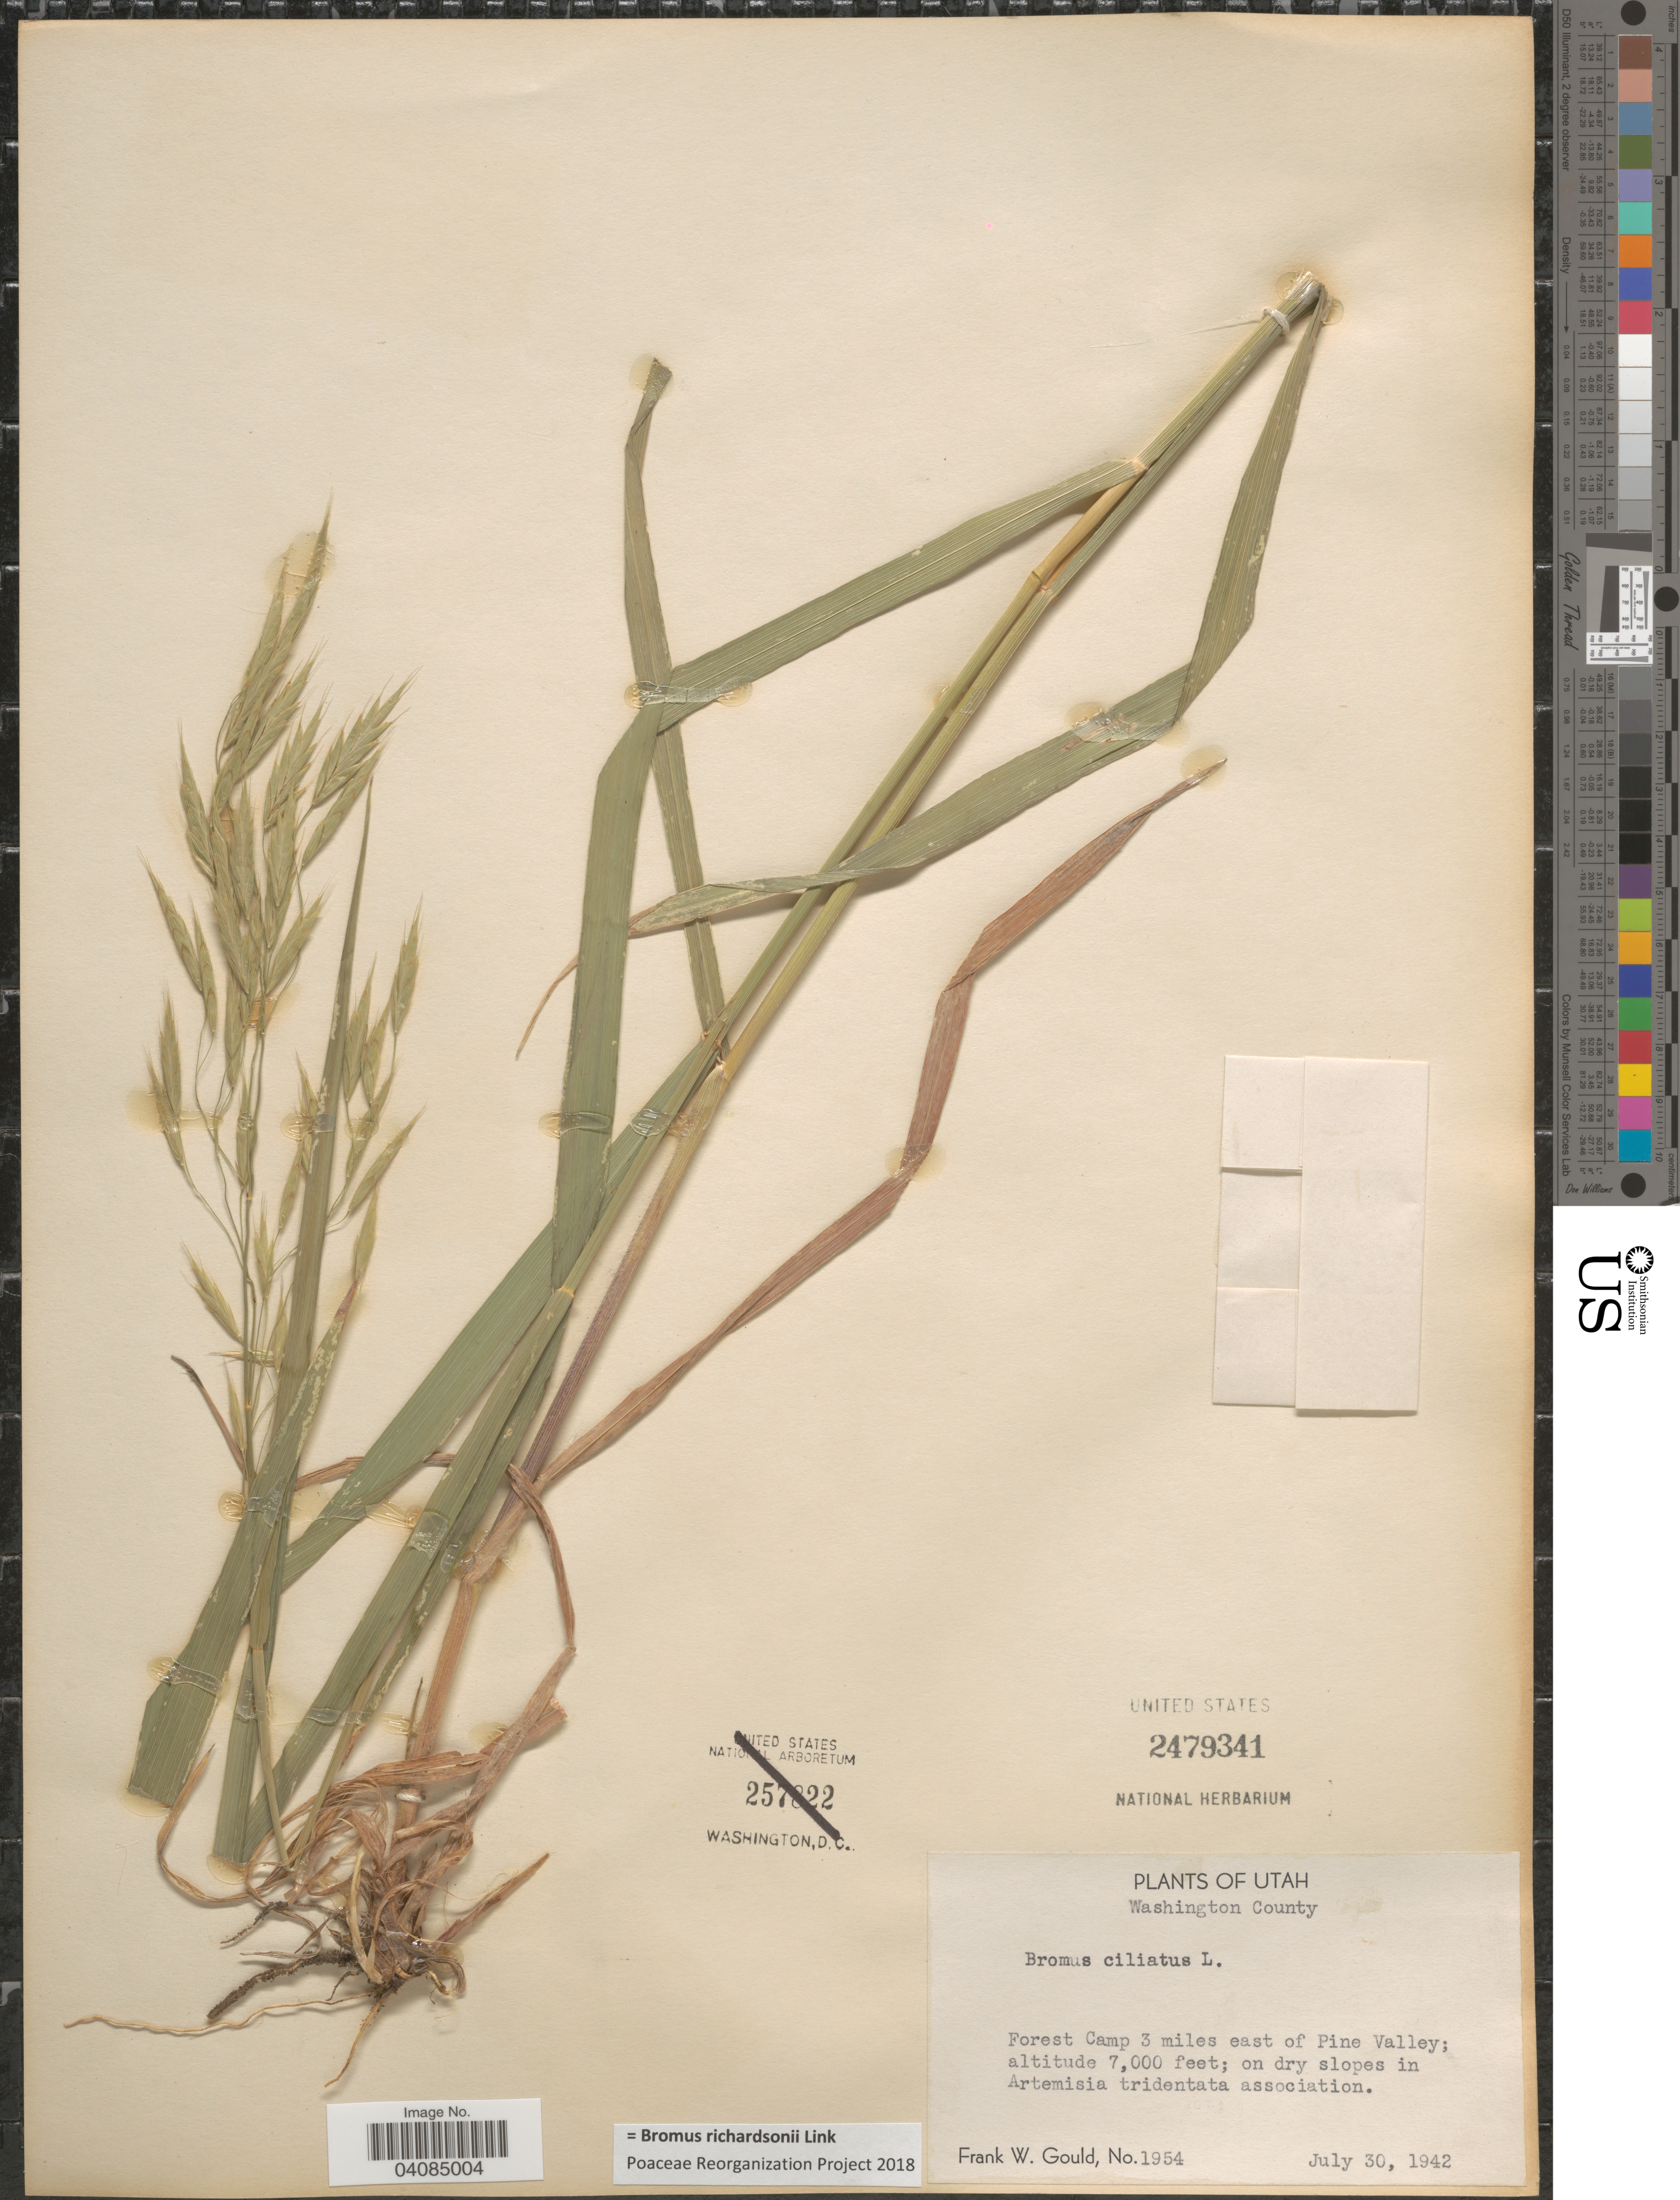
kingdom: Plantae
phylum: Tracheophyta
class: Liliopsida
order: Poales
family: Poaceae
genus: Bromus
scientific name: Bromus racemosus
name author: L.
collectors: F. W. Gould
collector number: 1954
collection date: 1942-07-30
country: United States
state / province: Utah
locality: Washington County. Forest Camp 3 miles east of Pine Valley; on dry slopes in Artemisia tridentata association.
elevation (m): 2134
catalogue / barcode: US 2479341